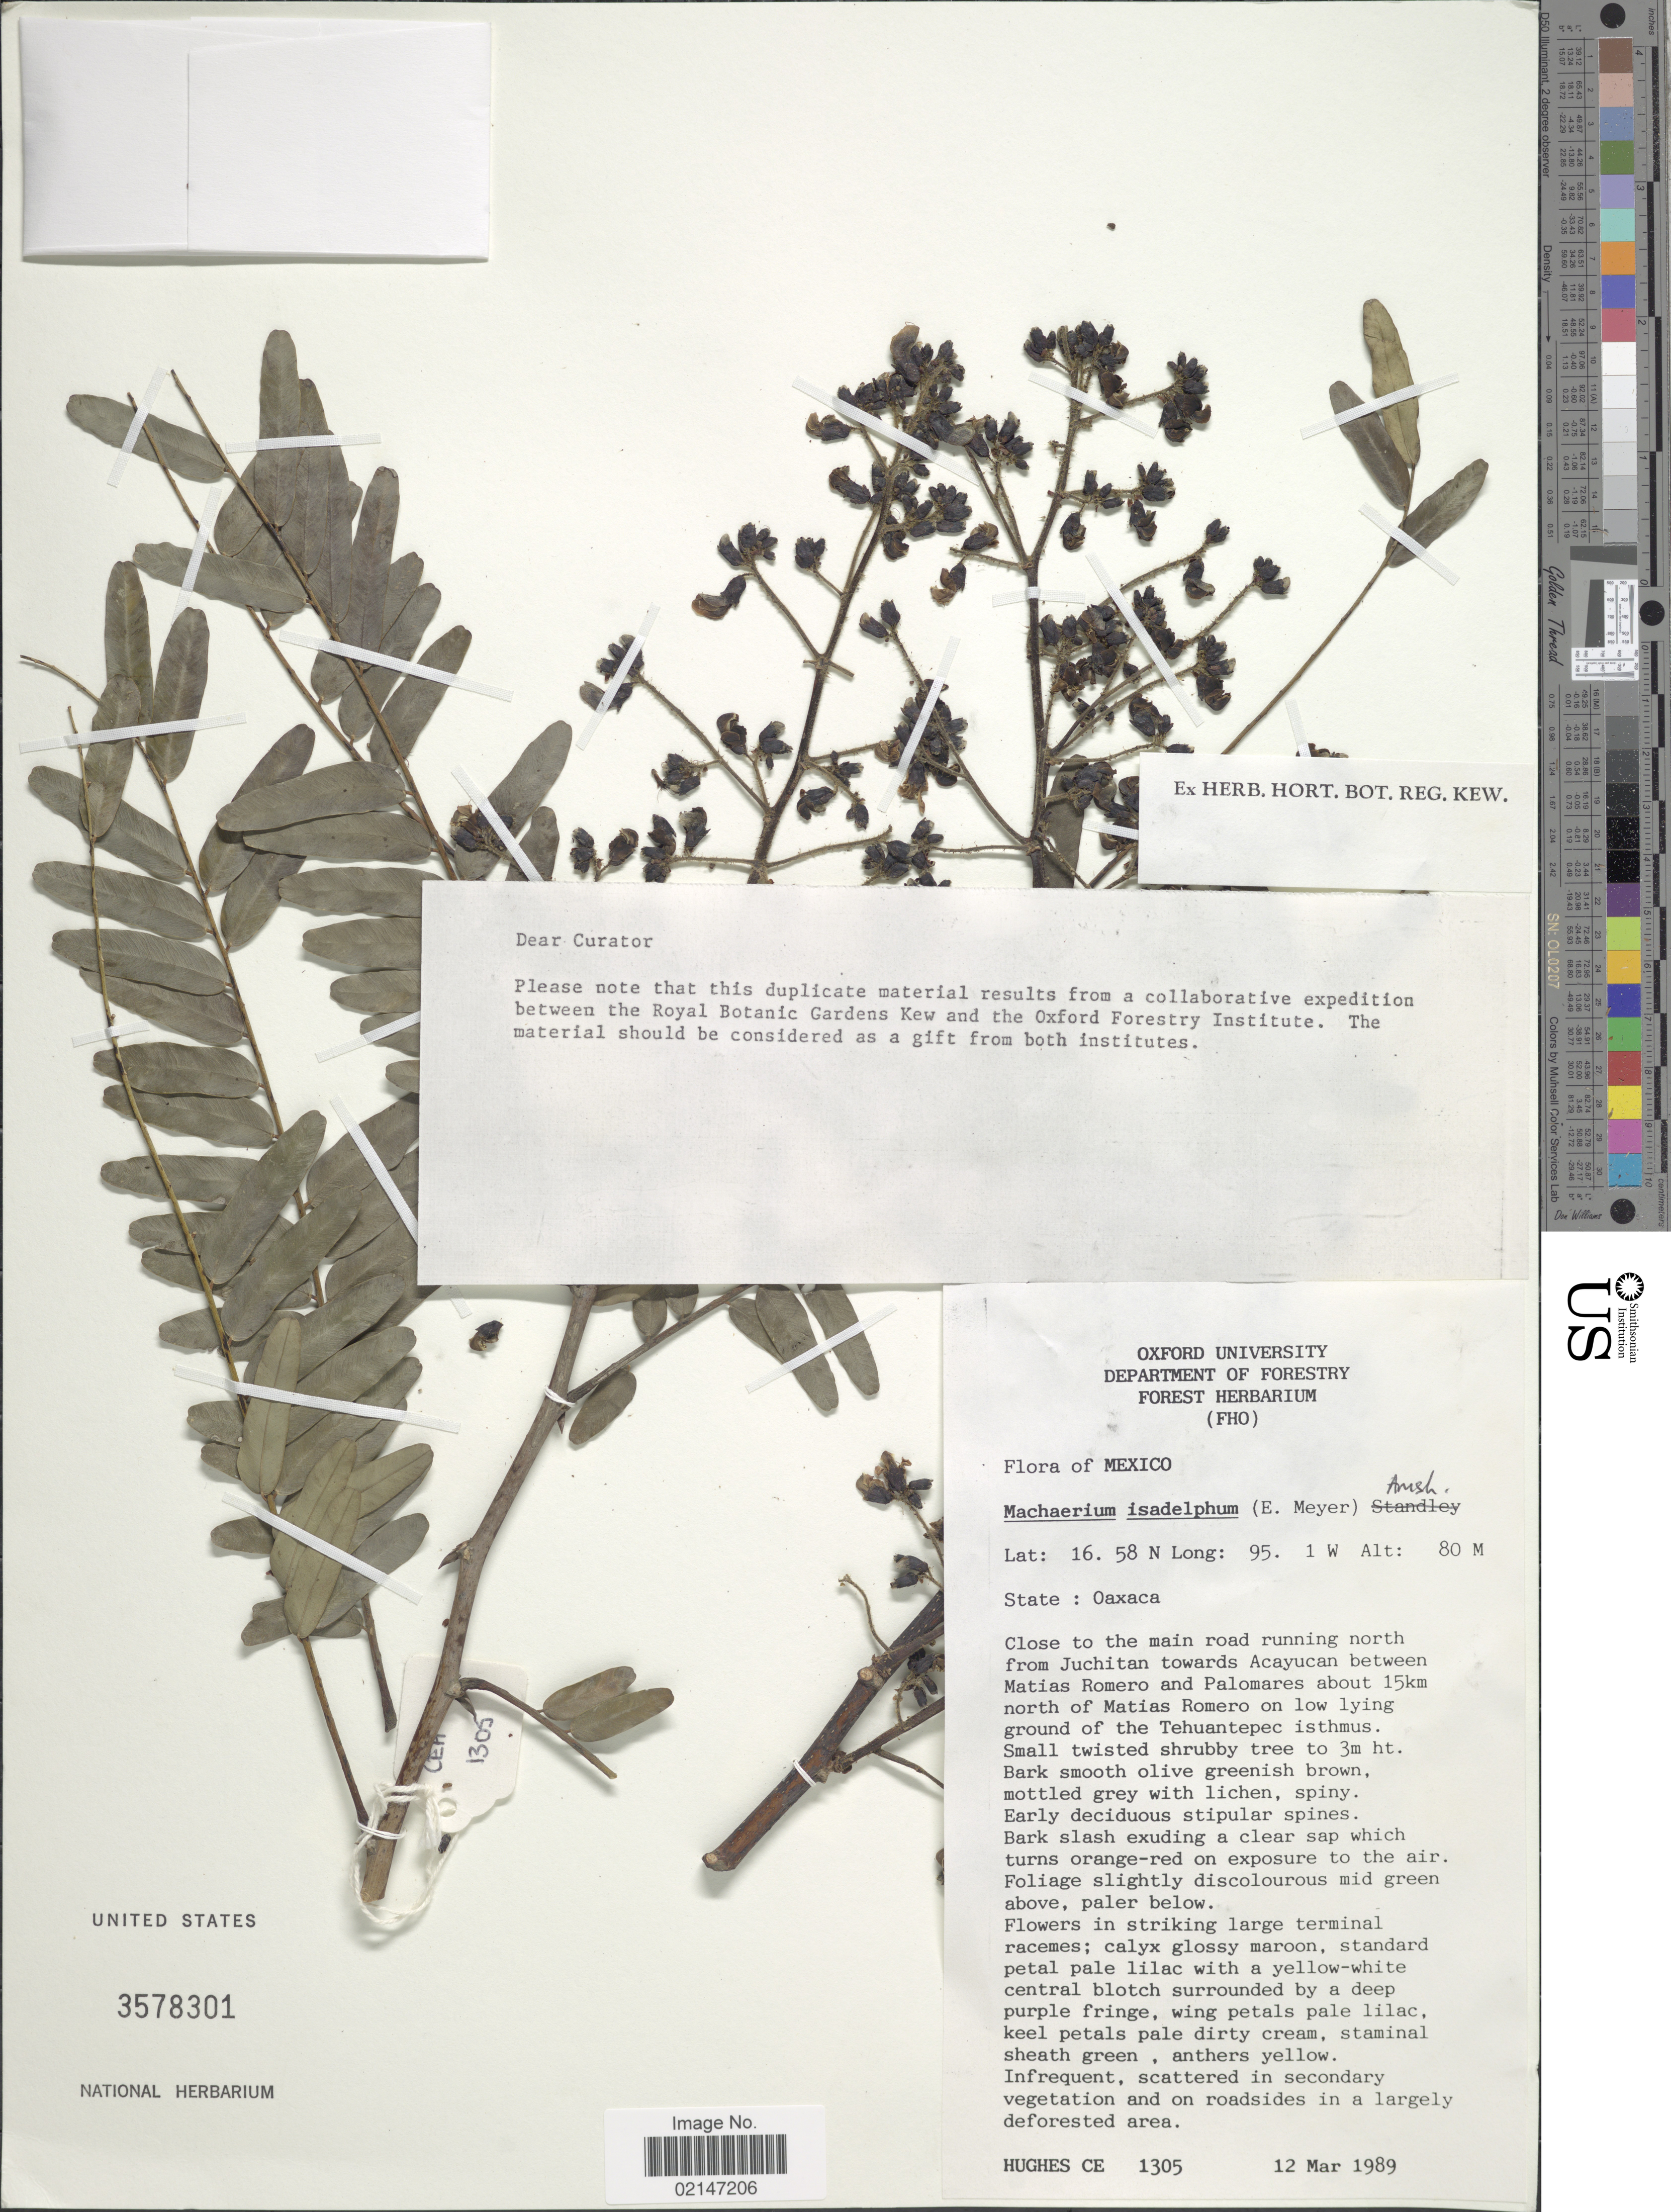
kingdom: Plantae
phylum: Tracheophyta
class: Magnoliopsida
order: Fabales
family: Fabaceae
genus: Machaerium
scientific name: Machaerium isadelphum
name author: (E. Mey.) Amshoff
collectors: C. E. Hughes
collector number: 1305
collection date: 1989-03-12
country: Mexico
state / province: Oaxaca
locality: Close to the main road running north from junction Juchitan towards Acayucan between Matias Romero and Palomares about 15km north of Matias Romero on low lying ground of the Tehuantepec isthmus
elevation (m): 80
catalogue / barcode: US 3578301